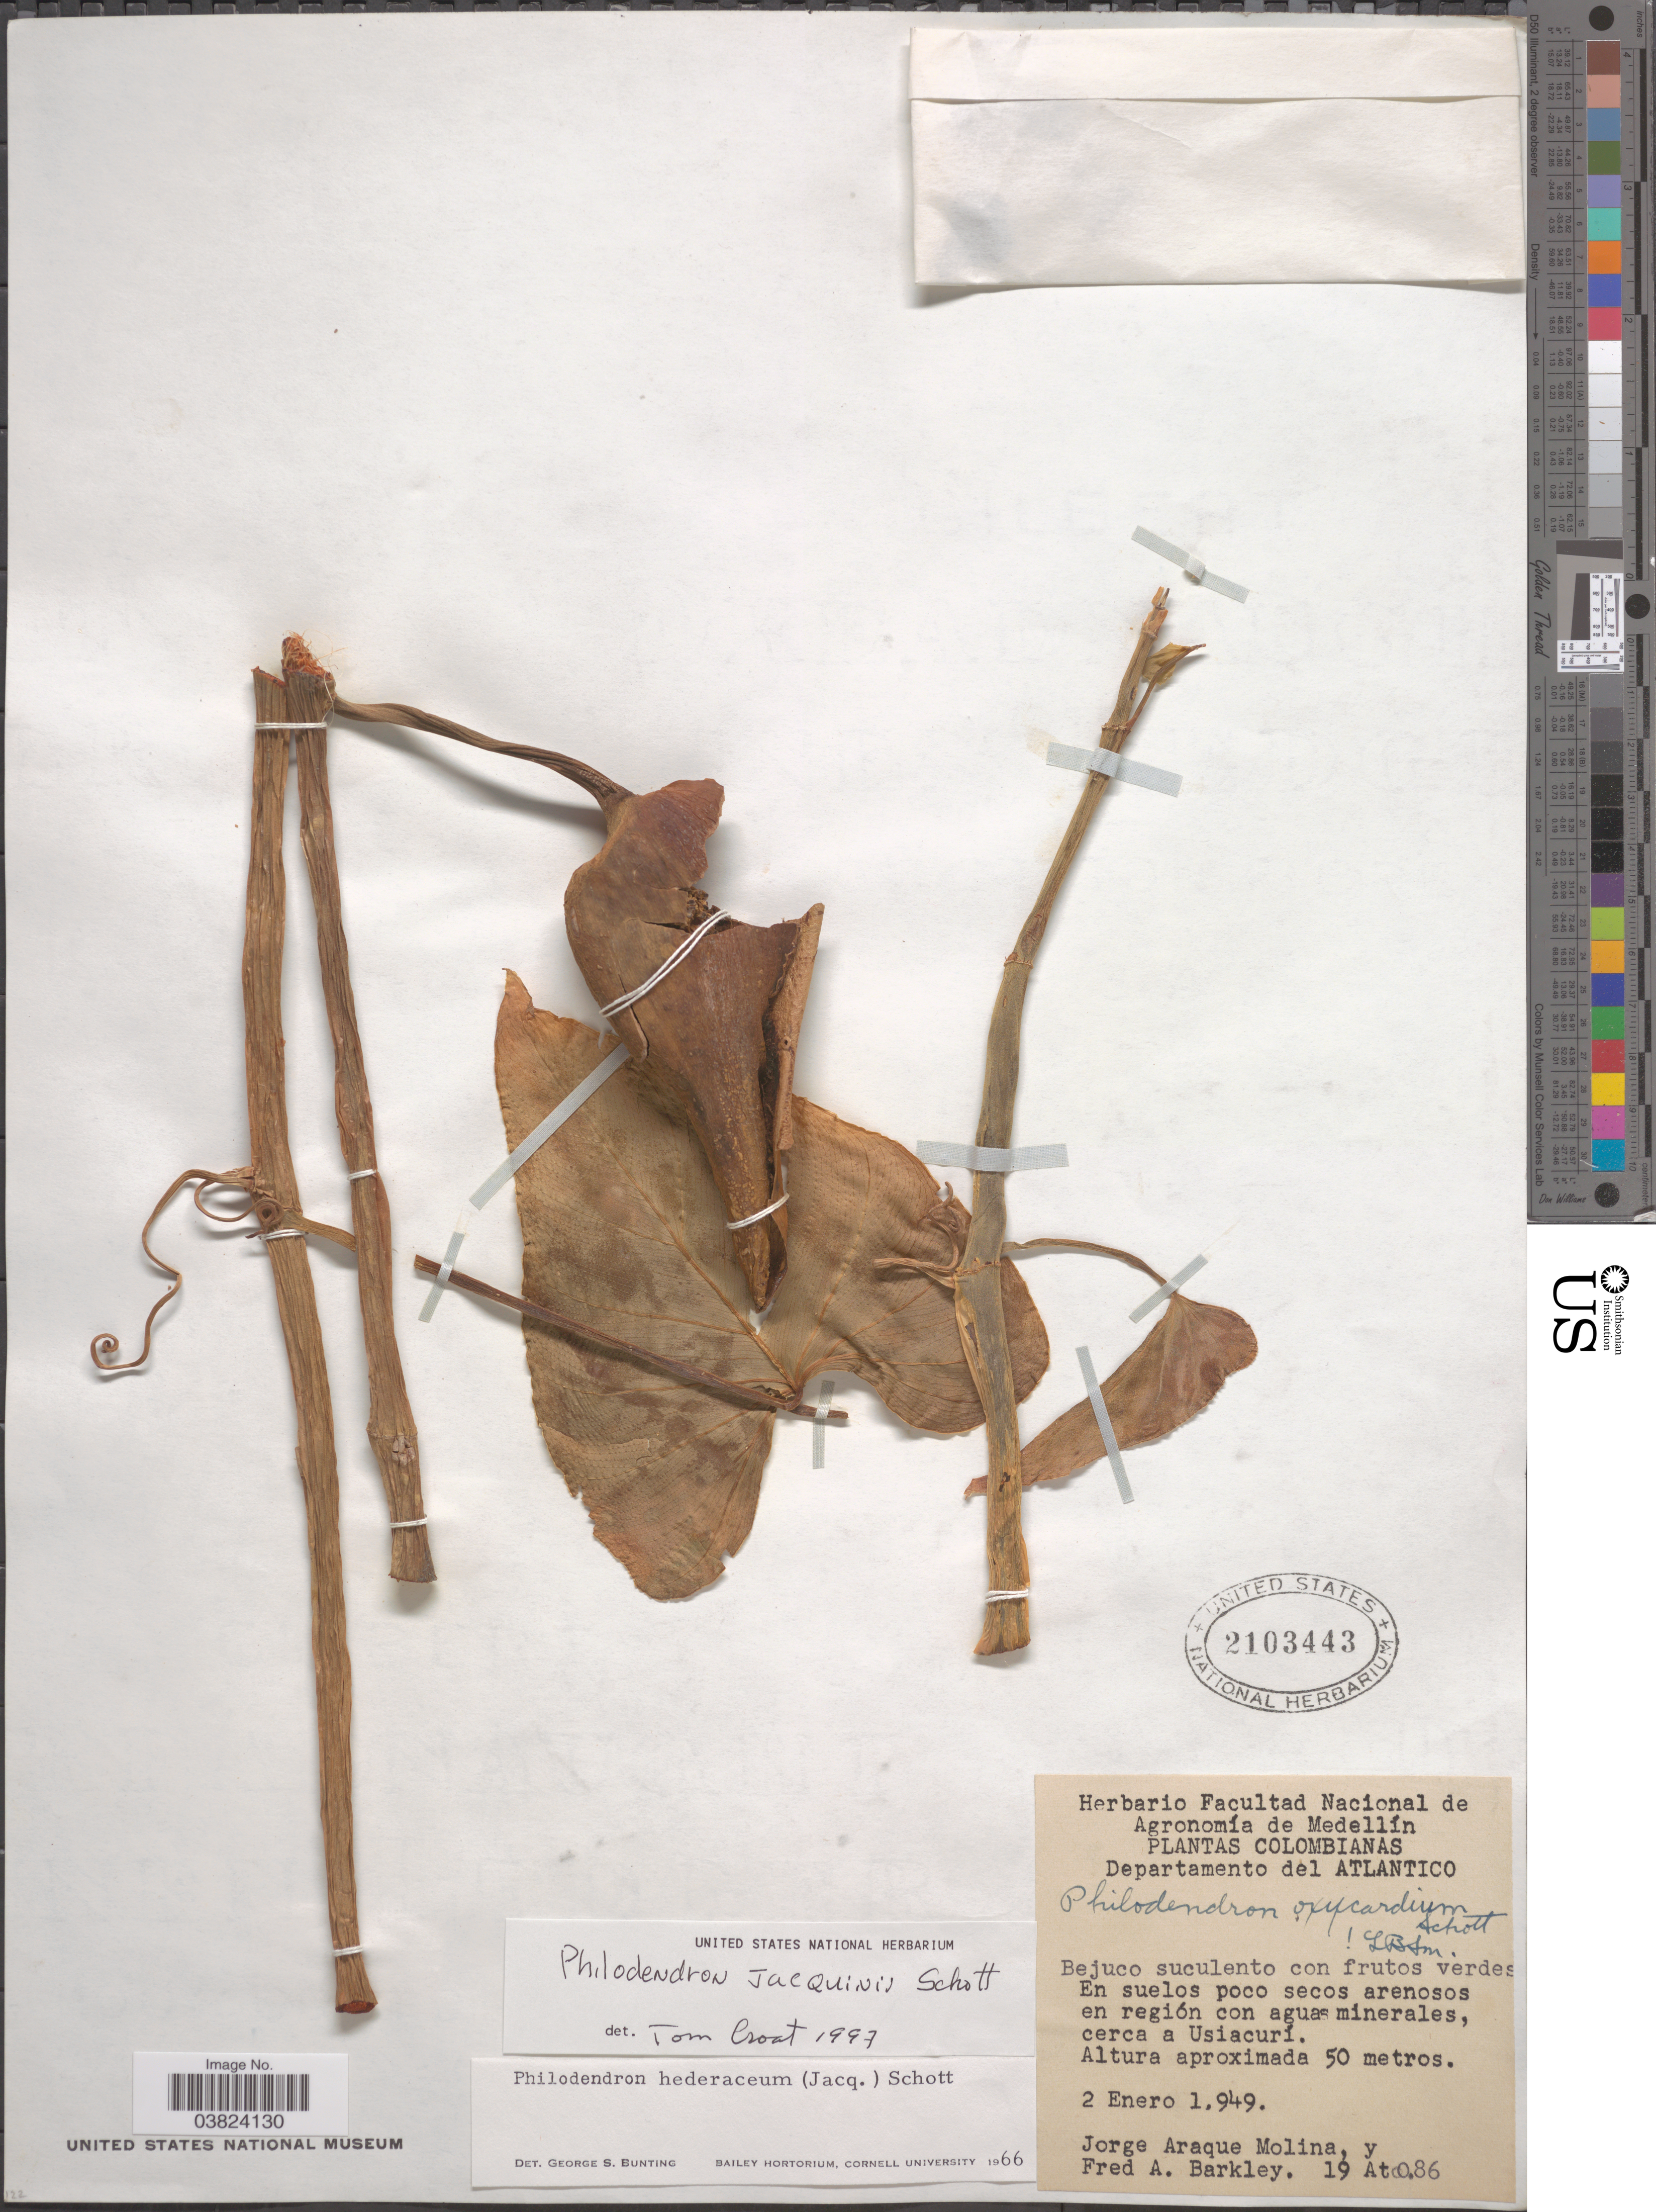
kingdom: Plantae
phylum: Tracheophyta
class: Liliopsida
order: Alismatales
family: Araceae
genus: Philodendron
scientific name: Philodendron jacquinii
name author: Schott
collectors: J. A. Molina & F. A. Barkley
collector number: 19AtO86*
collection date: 1949-01-02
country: Colombia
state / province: Atlántico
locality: Departamento del Atlantico. En suelos poco secos arenosos en región con aguas minerales, cerca a Usiacurí.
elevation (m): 50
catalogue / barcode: US 2103443